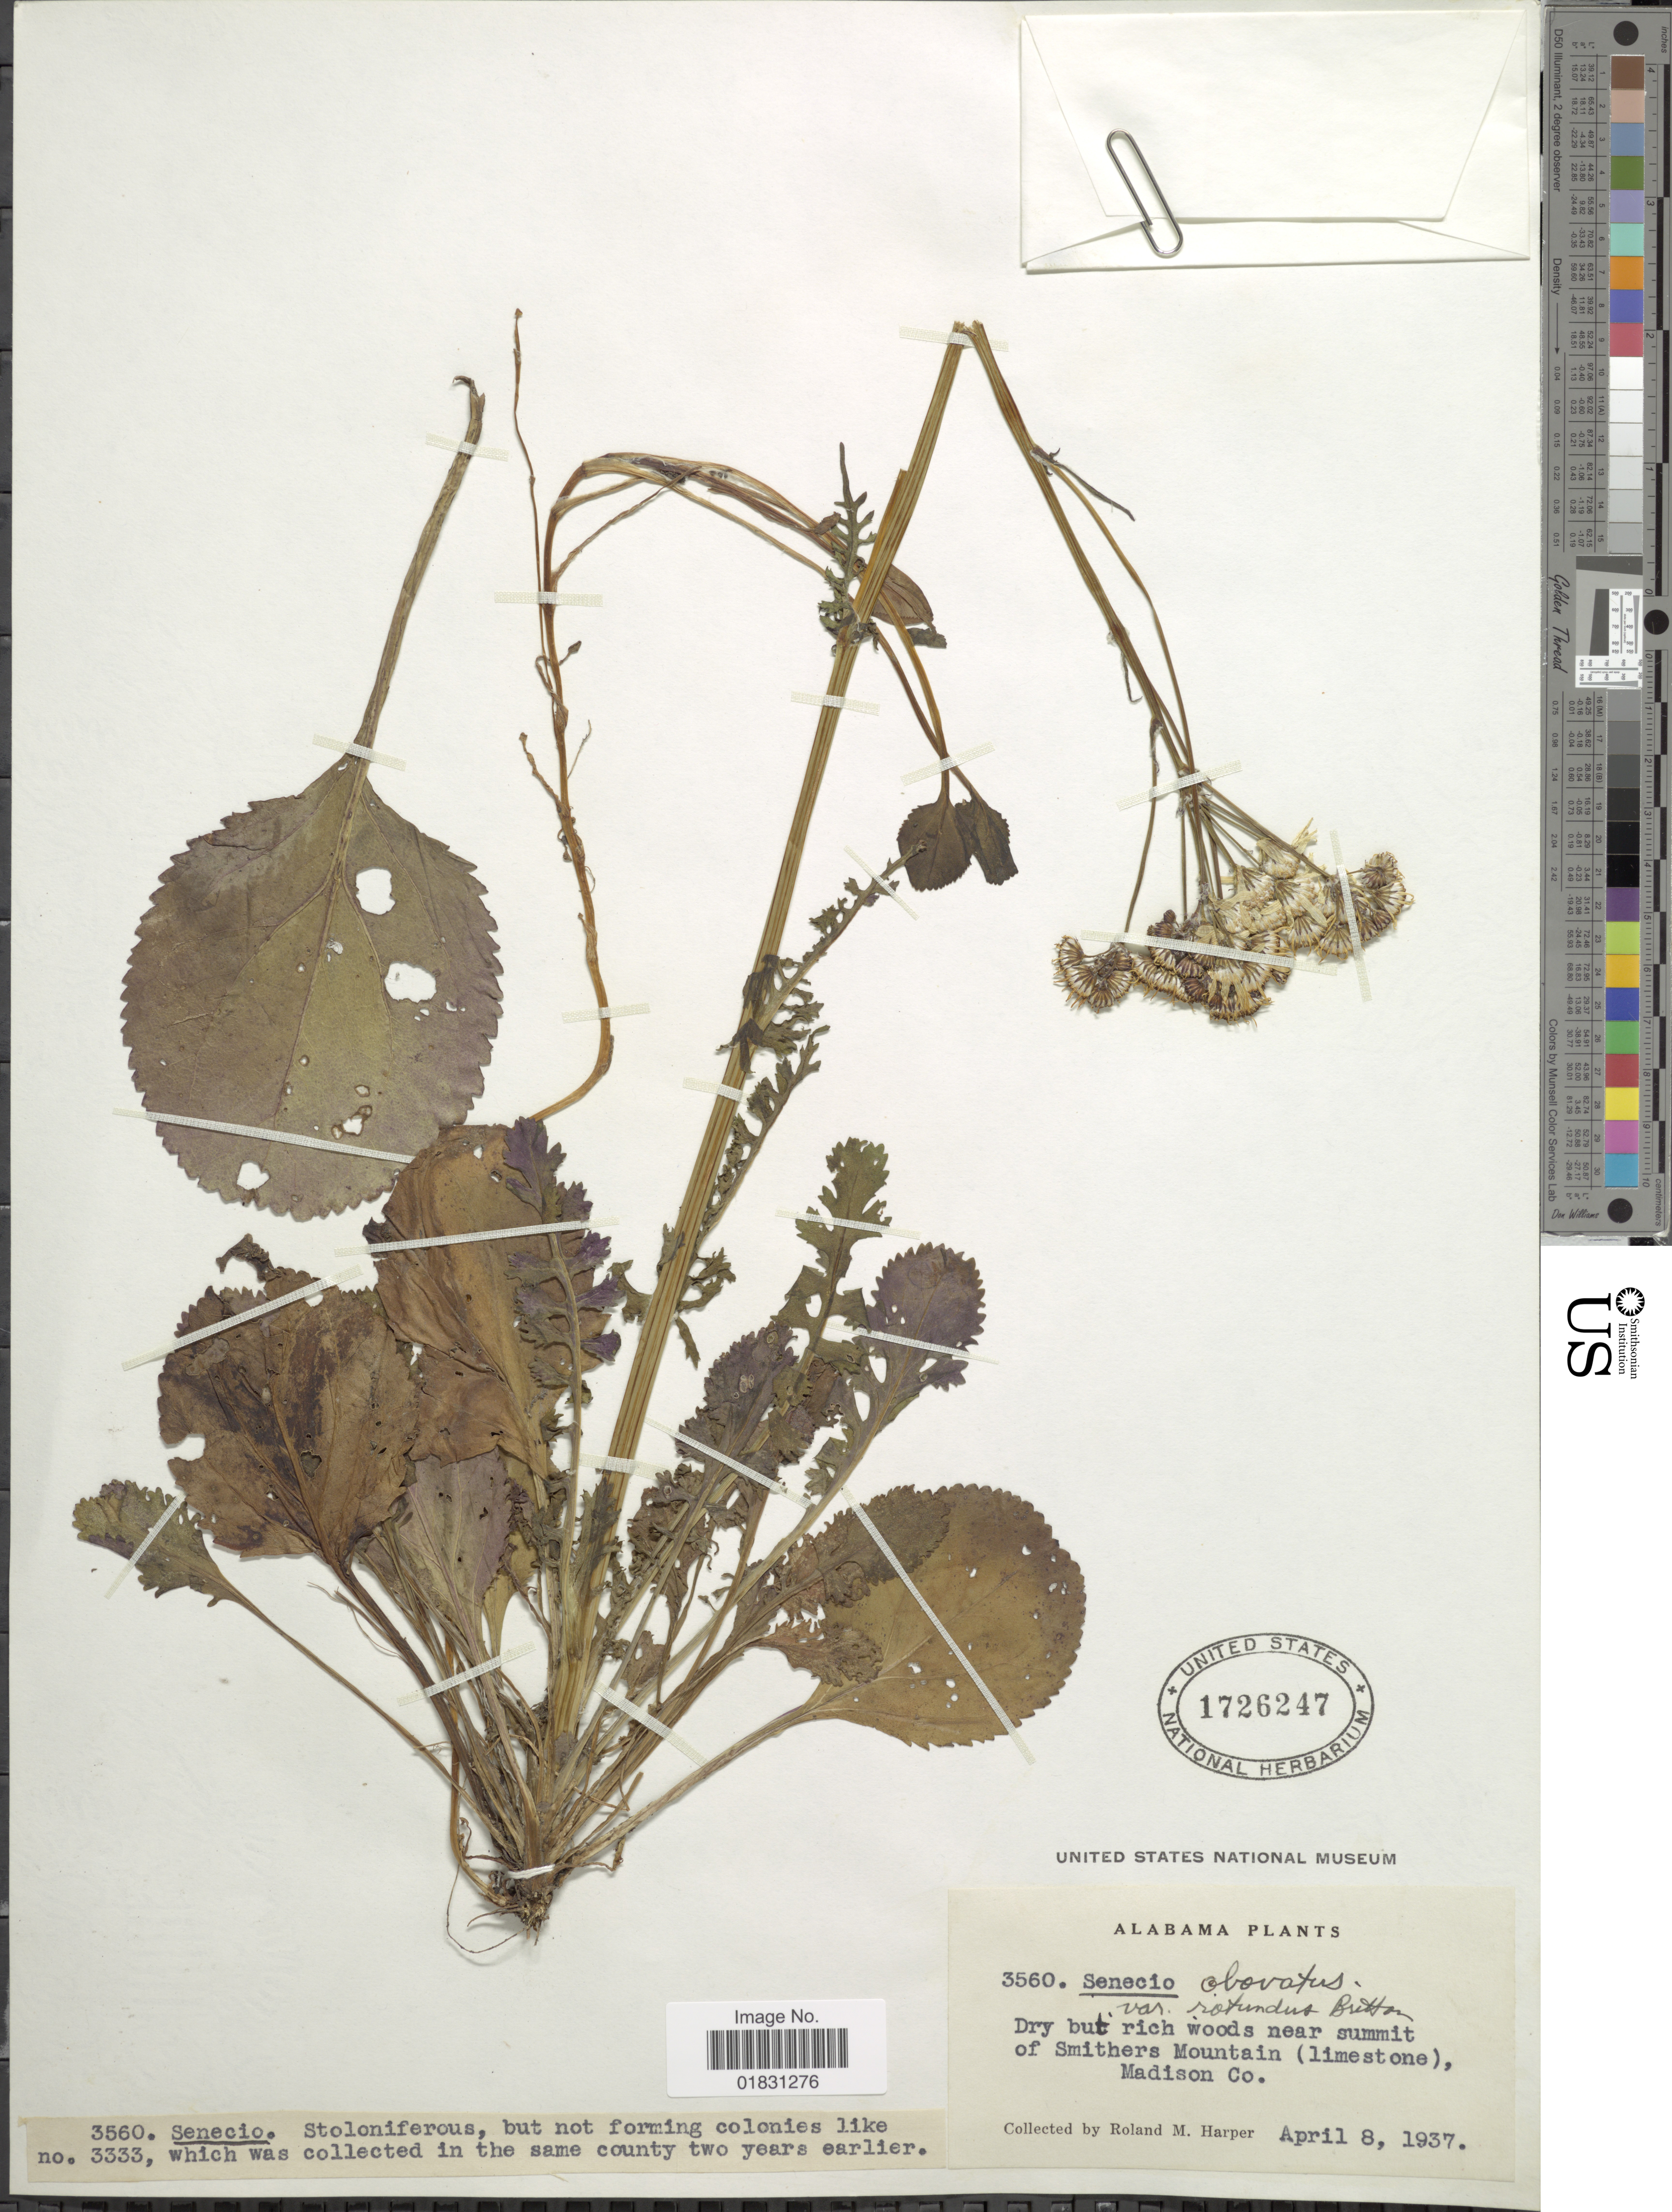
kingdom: Plantae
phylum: Tracheophyta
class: Magnoliopsida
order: Asterales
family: Asteraceae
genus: Packera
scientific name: Packera obovata var. rotundus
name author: Britton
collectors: R. M. Harper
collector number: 3560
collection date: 1937-04-08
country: United States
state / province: Alabama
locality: Dry but rich woods near summit of Smithers Mountain (limestone), Madison Co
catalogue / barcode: US 1726247